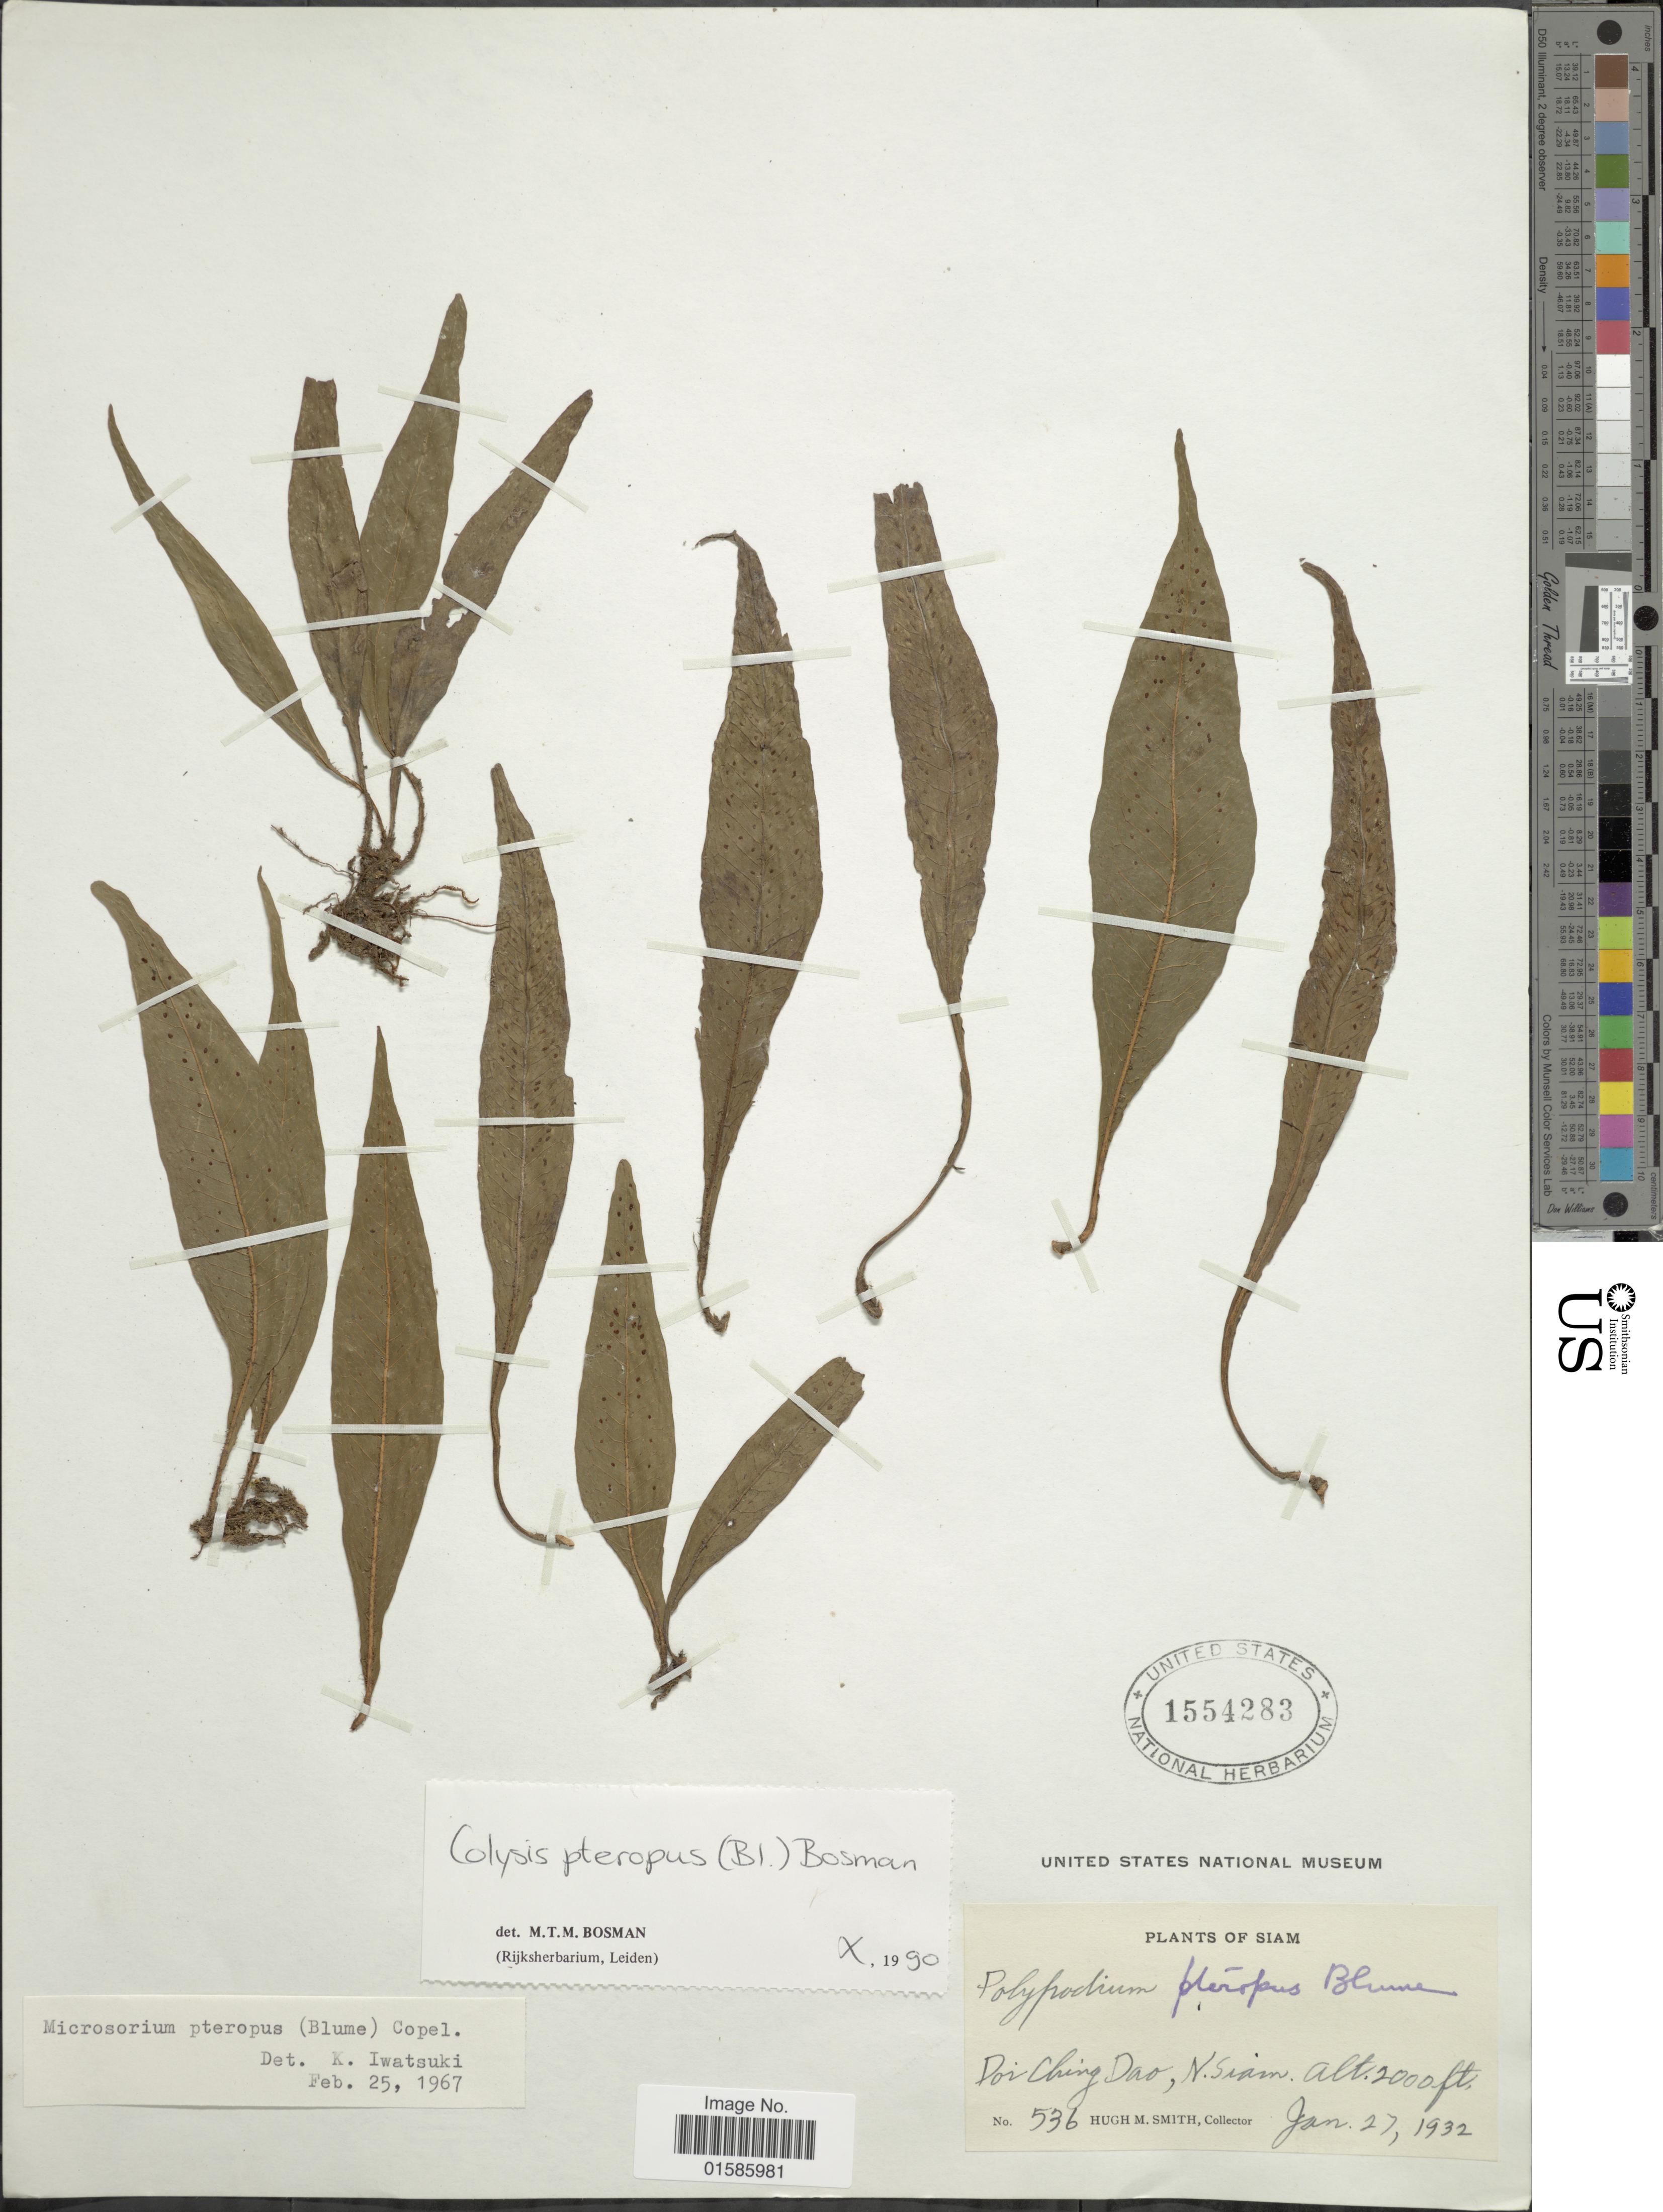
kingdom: Plantae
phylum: Tracheophyta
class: Polypodiopsida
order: Polypodiales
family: Polypodiaceae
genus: Microsorum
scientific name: Microsorum pteropus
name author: (Blume) Copel.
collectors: H. M. Smith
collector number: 536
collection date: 1932-01-27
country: Thailand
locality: Siam, Poi Ching Dao, N. Siam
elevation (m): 610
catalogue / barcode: US 1554283